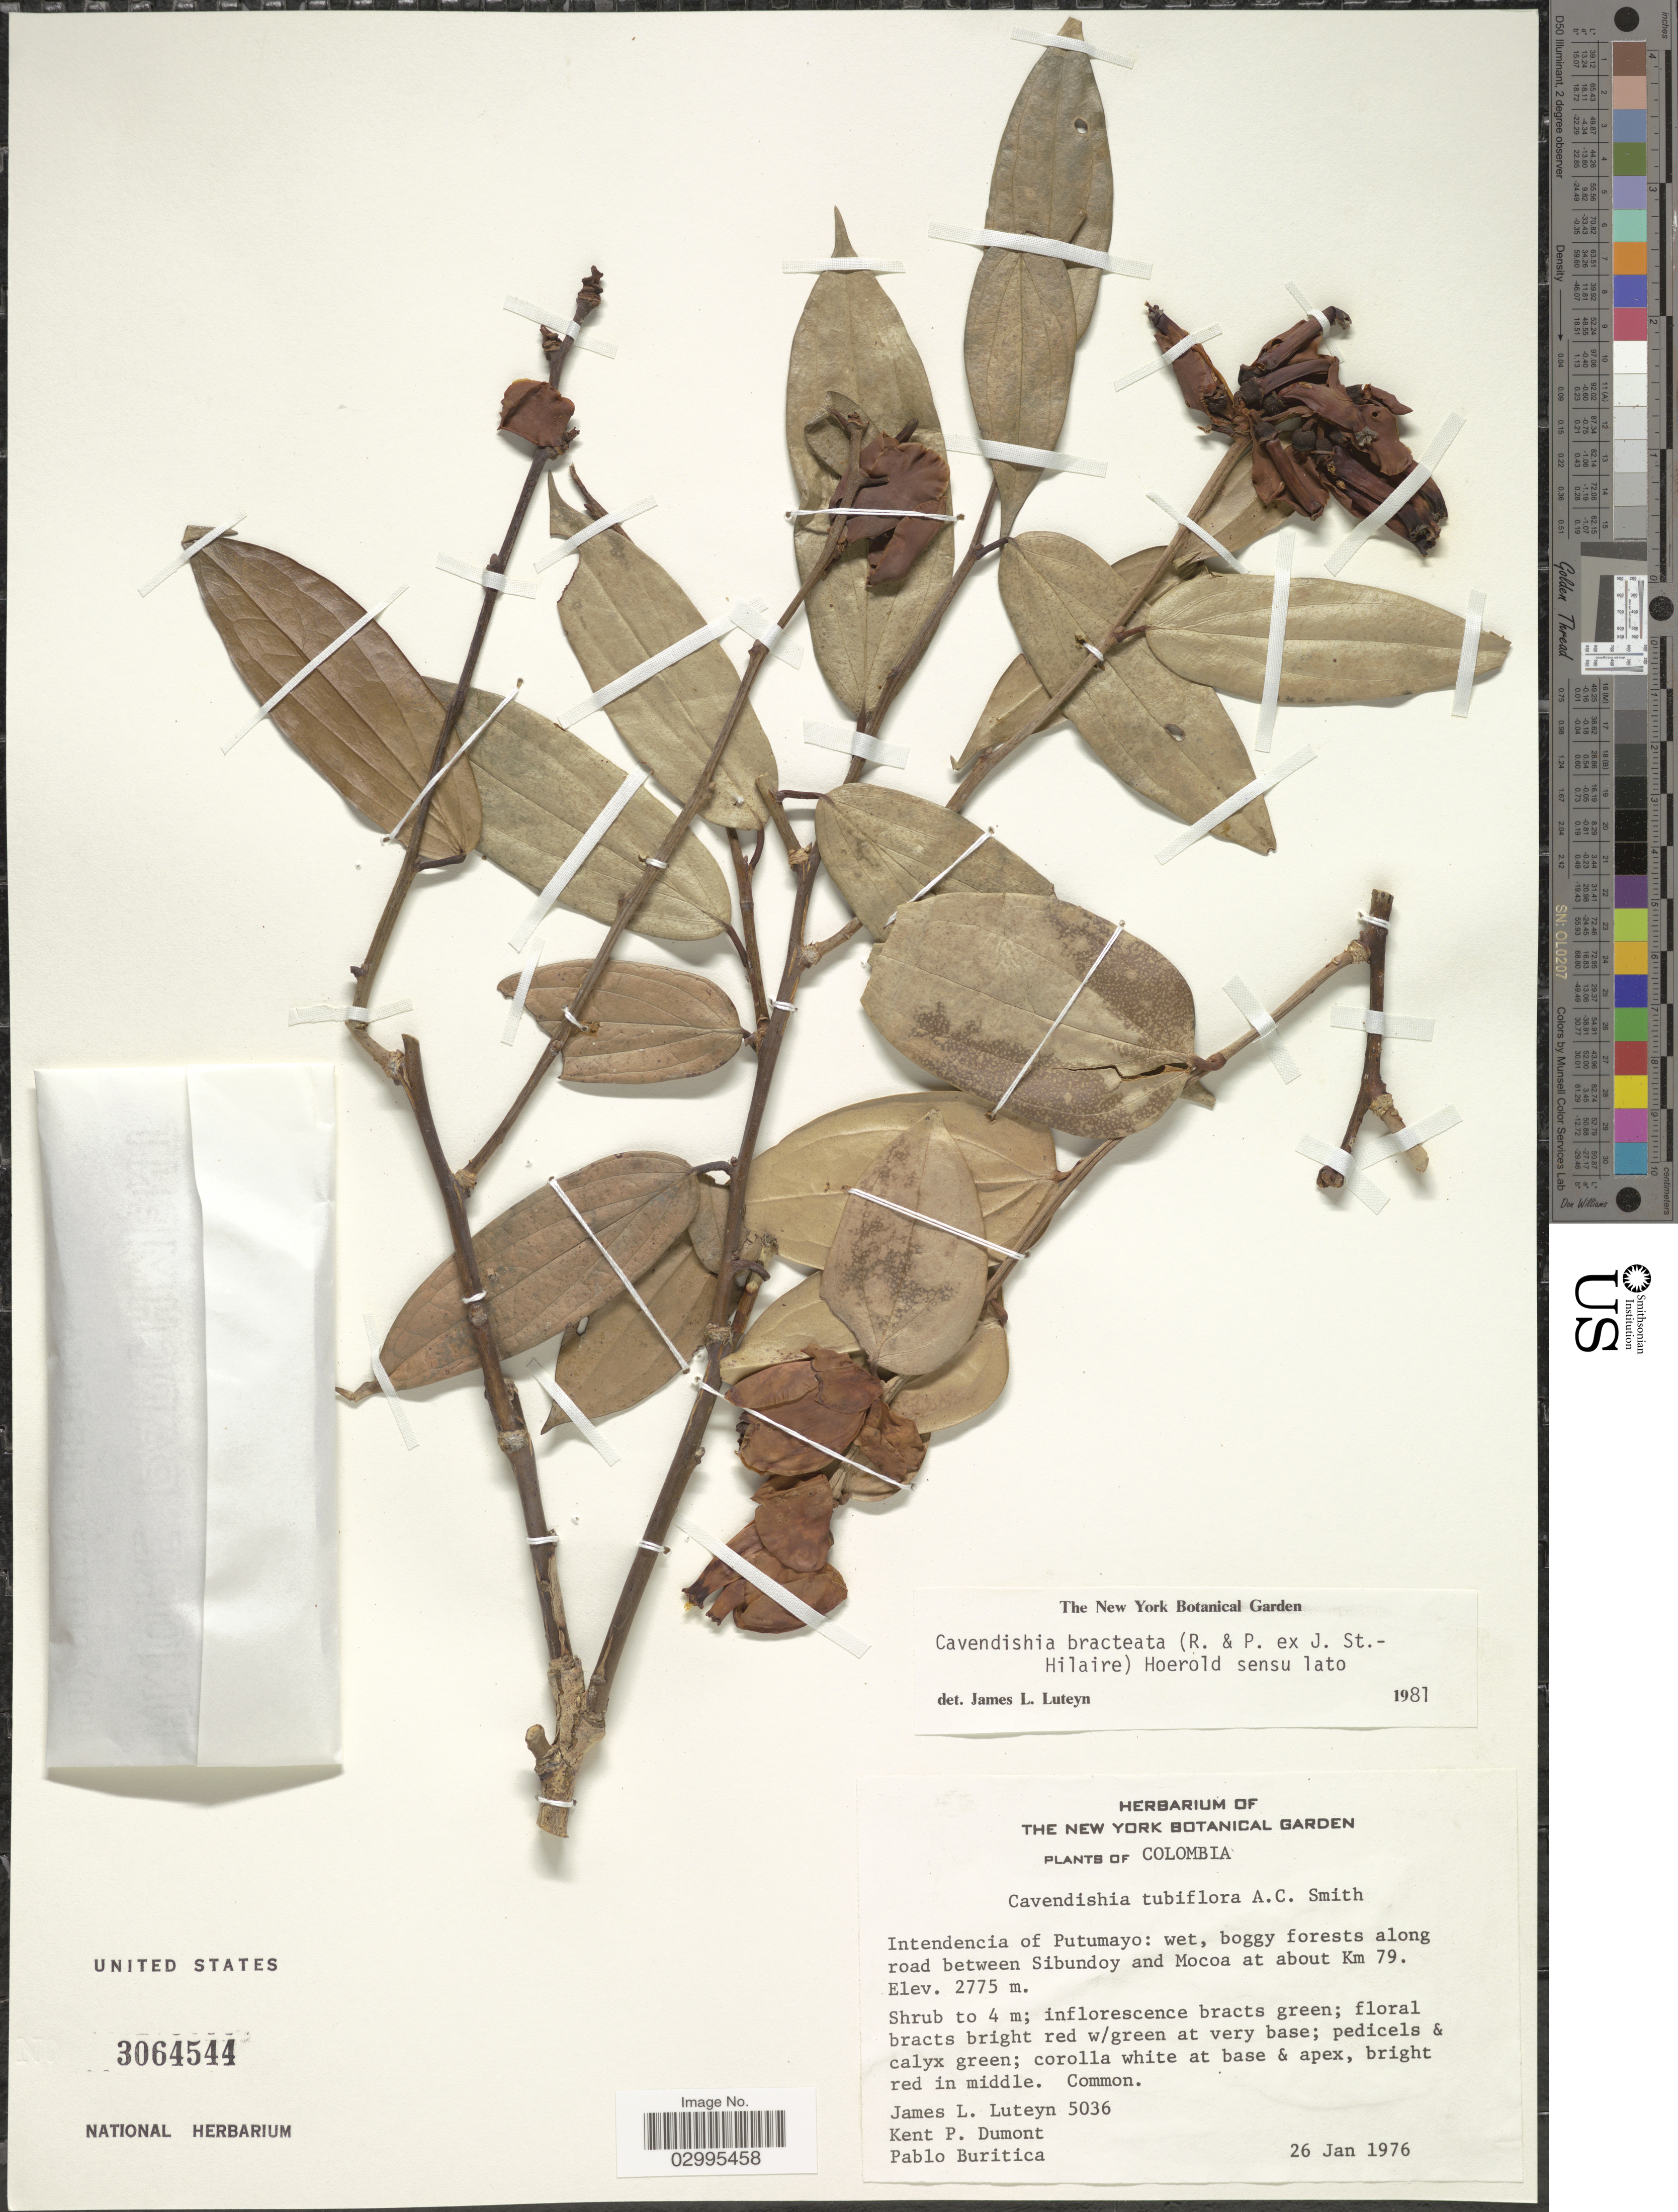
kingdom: Plantae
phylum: Tracheophyta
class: Magnoliopsida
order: Ericales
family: Ericaceae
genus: Cavendishia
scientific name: Cavendishia bracteata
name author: (Ruiz & Pav. ex J. St.-Hil.) Hoerold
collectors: J. Luteyn, K. P. Dumont & P. Buritica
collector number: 5036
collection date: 1976-01-26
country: Colombia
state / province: Putumayo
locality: Intendencia of Putumayo: wet, boggy forests along road between Sibundoy and Mocoa at about Km 79.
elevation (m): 2775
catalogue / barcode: US 3064544